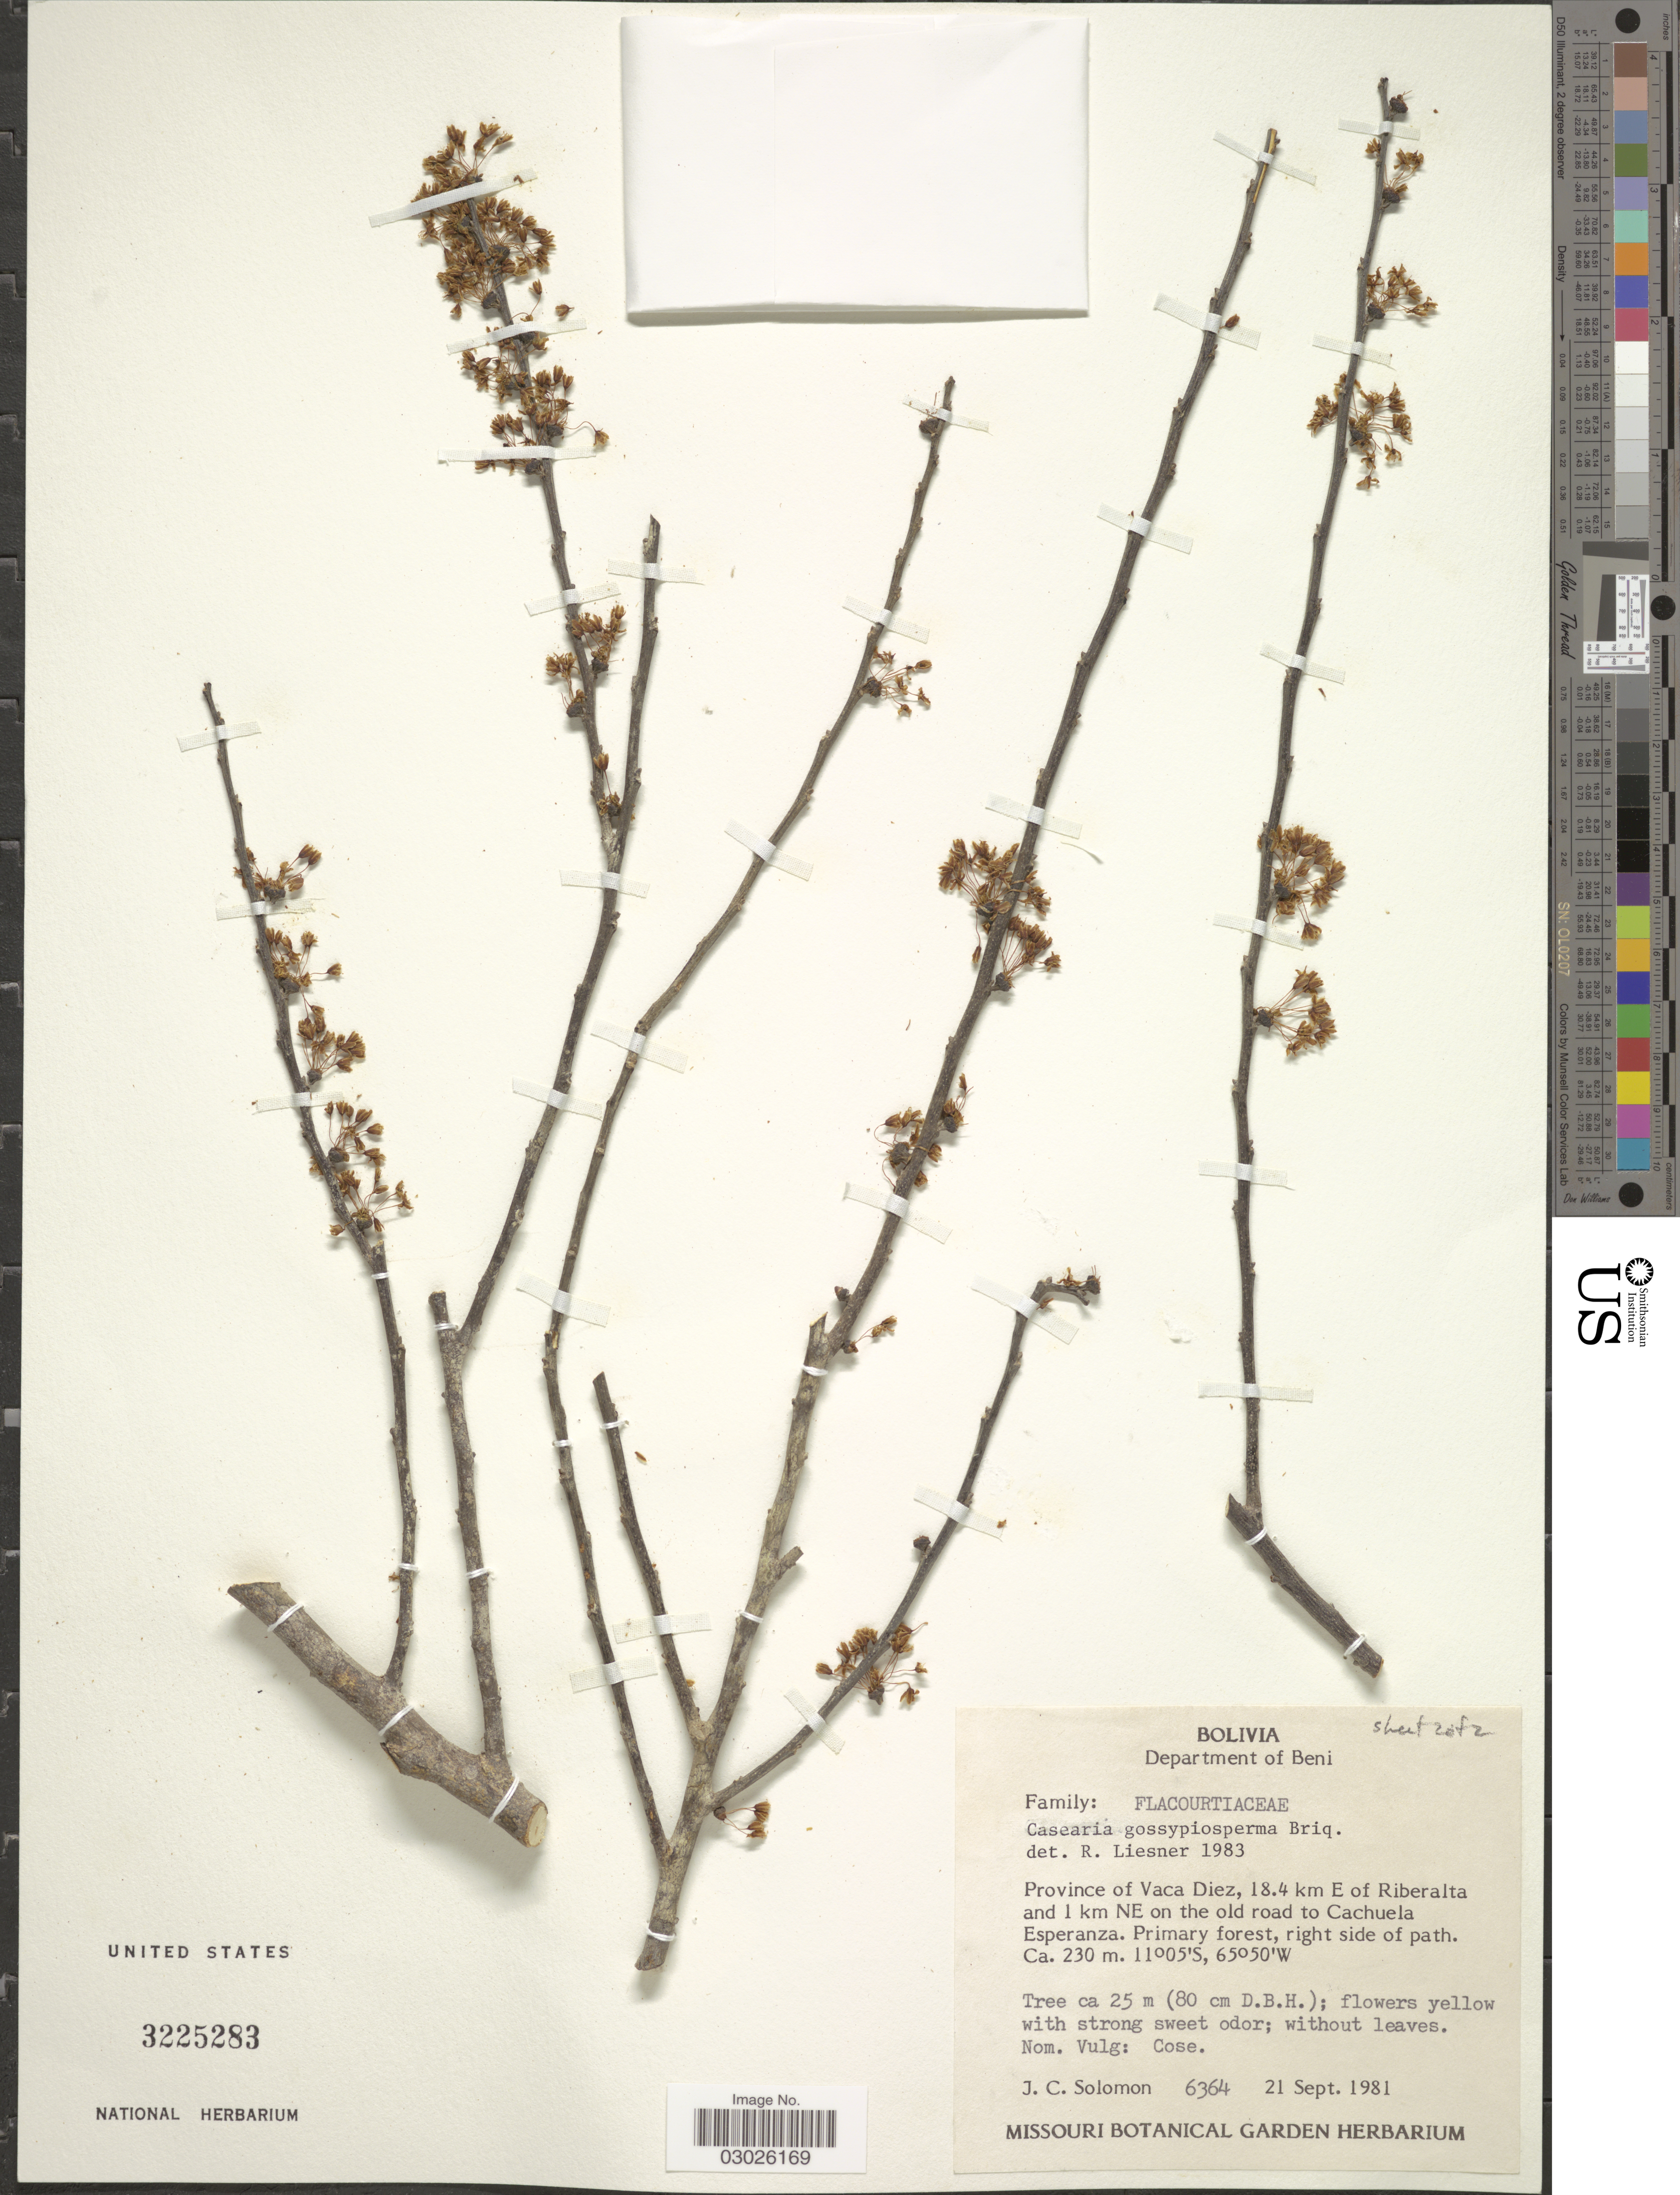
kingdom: Plantae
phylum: Tracheophyta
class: Magnoliopsida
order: Malpighiales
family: Salicaceae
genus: Casearia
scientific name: Casearia gossypiosperma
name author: Briq.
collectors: J. C. Solomon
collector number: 6364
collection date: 1981-09-21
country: Bolivia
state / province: Beni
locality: Department of Beni, Province of Vaca Diez, 18.4 km E of Riberalta and 1 km NE on the old road to Cachuela Esperanza, Primary forest, right side of path.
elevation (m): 230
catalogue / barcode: US 3225283